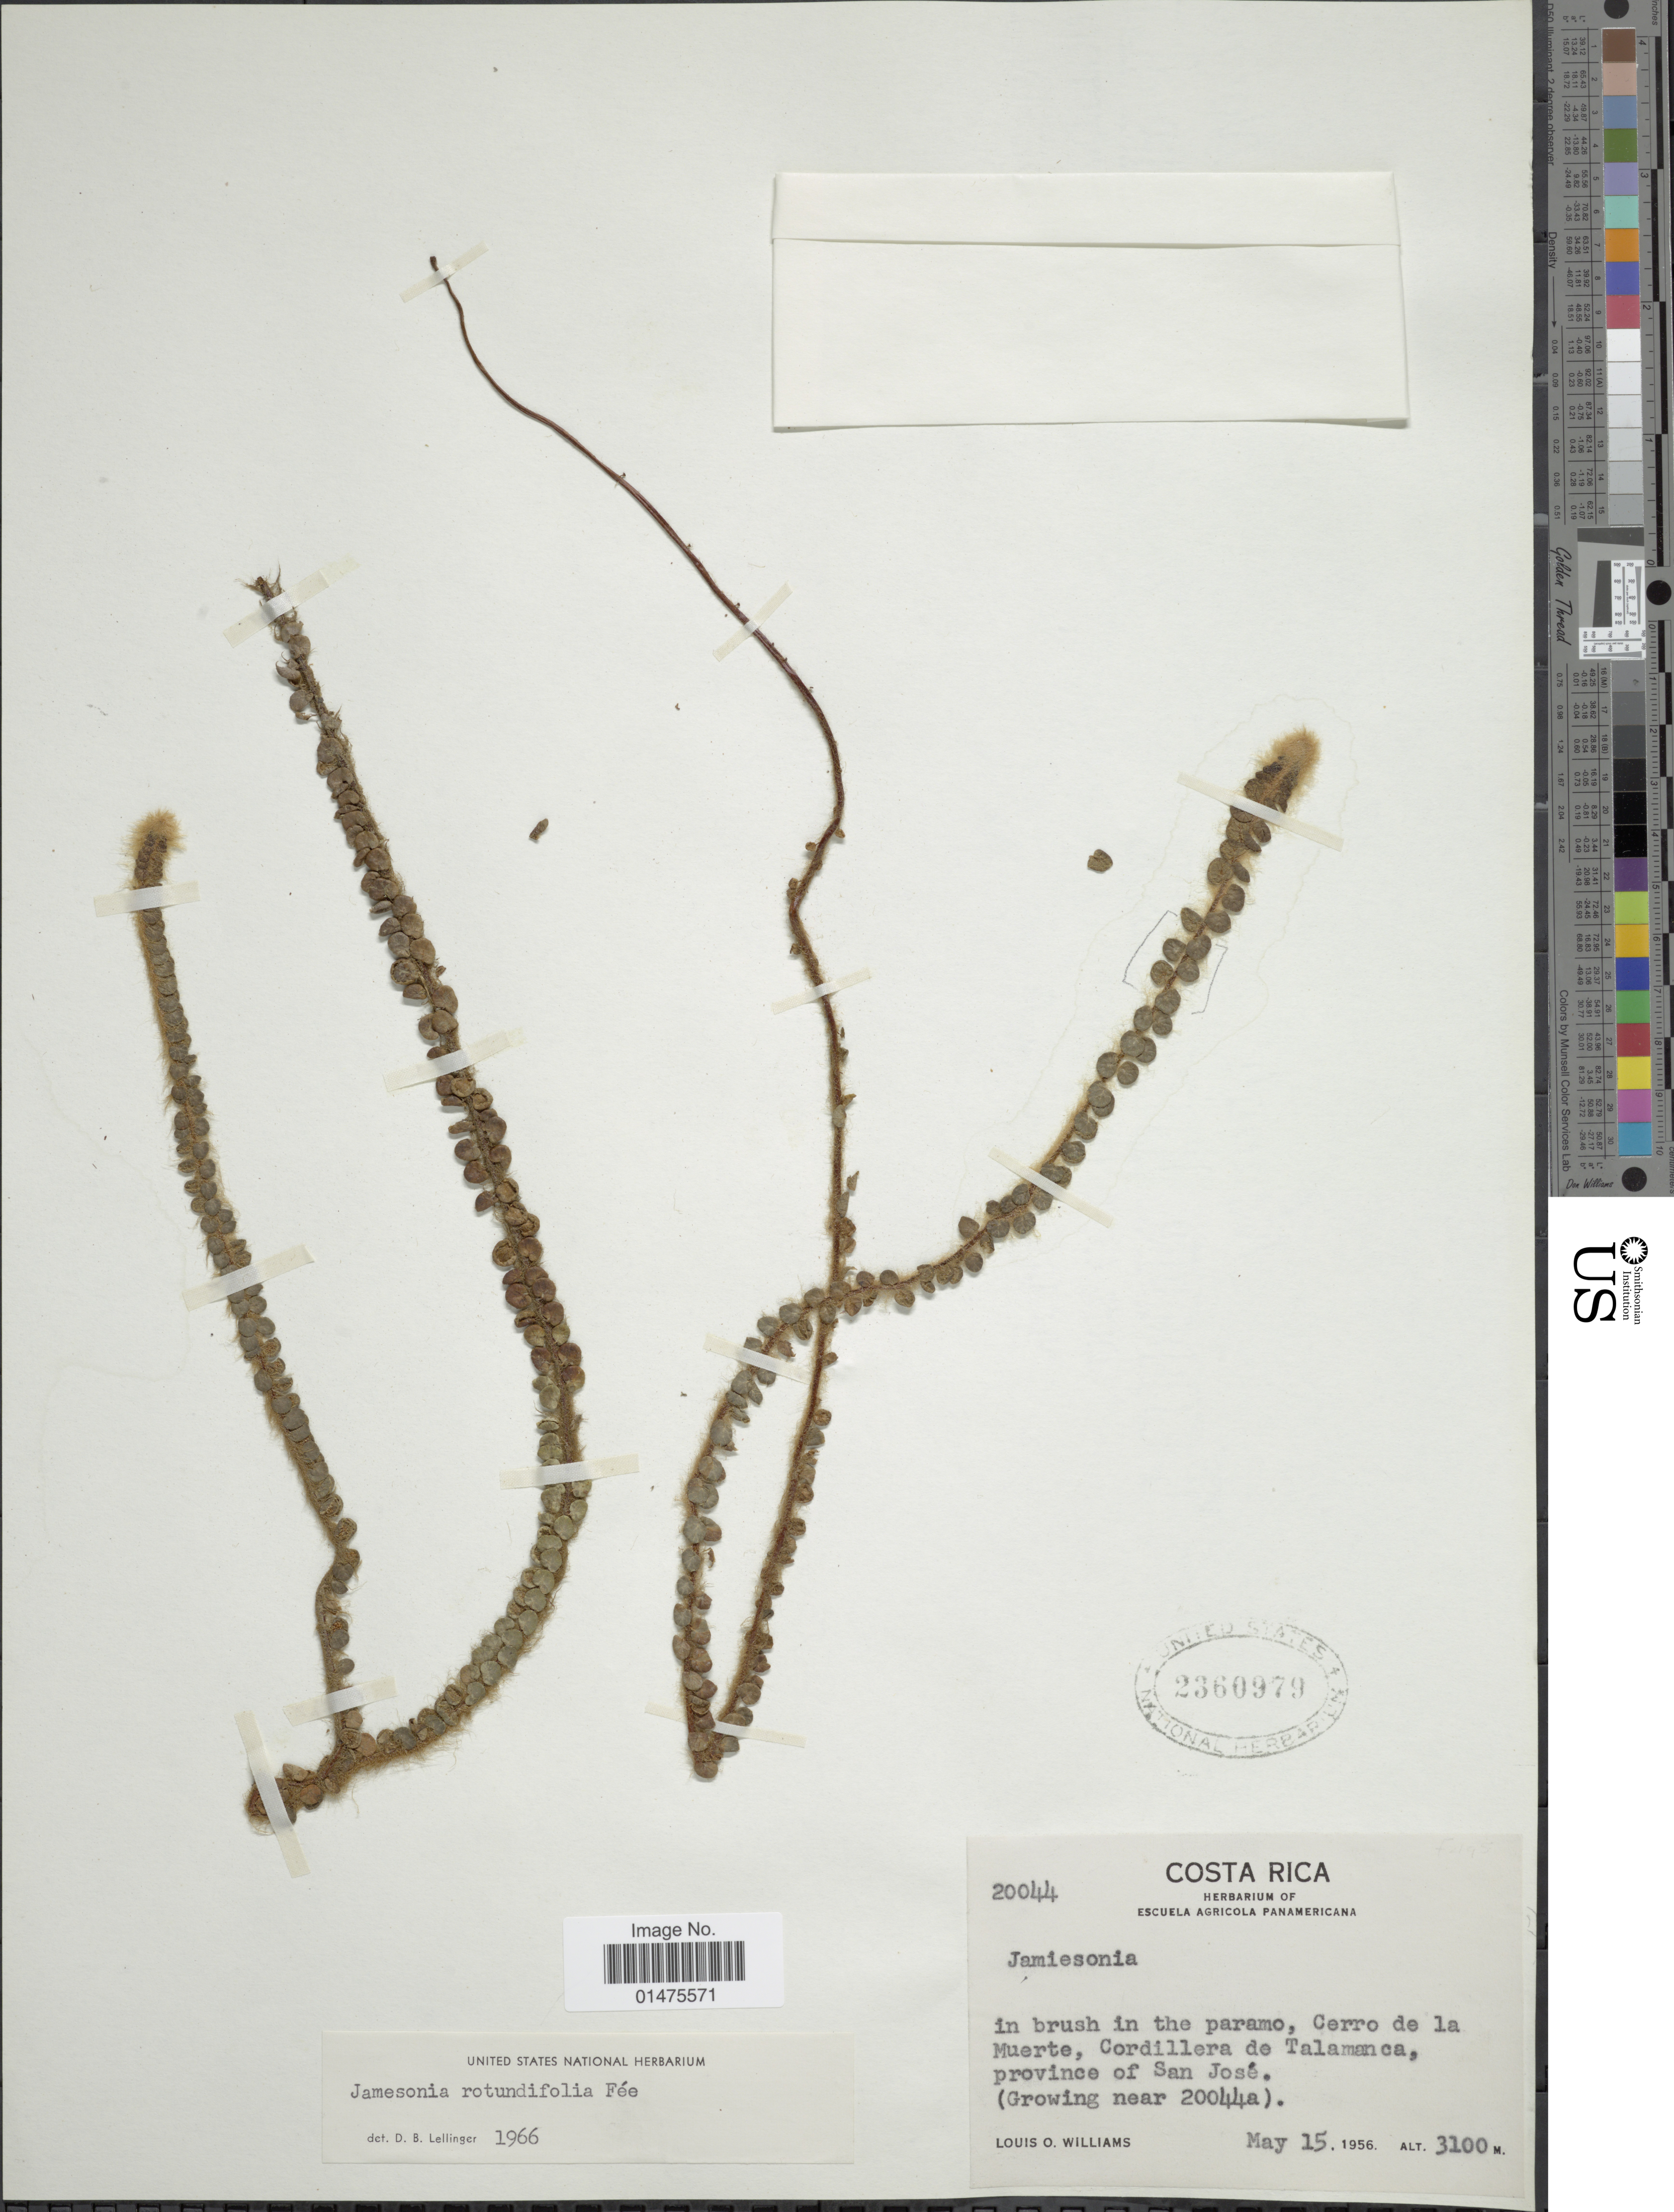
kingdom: Plantae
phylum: Tracheophyta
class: Polypodiopsida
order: Polypodiales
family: Pteridaceae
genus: Jamesonia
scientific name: Jamesonia rotundifolia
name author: Fée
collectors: L. O. Williams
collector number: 20044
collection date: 1956-05-15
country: Costa Rica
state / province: San José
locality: In brush in the paramo, Cerro de la Muerte, Cordillera de Talamanca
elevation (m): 3100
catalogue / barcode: US 2360979